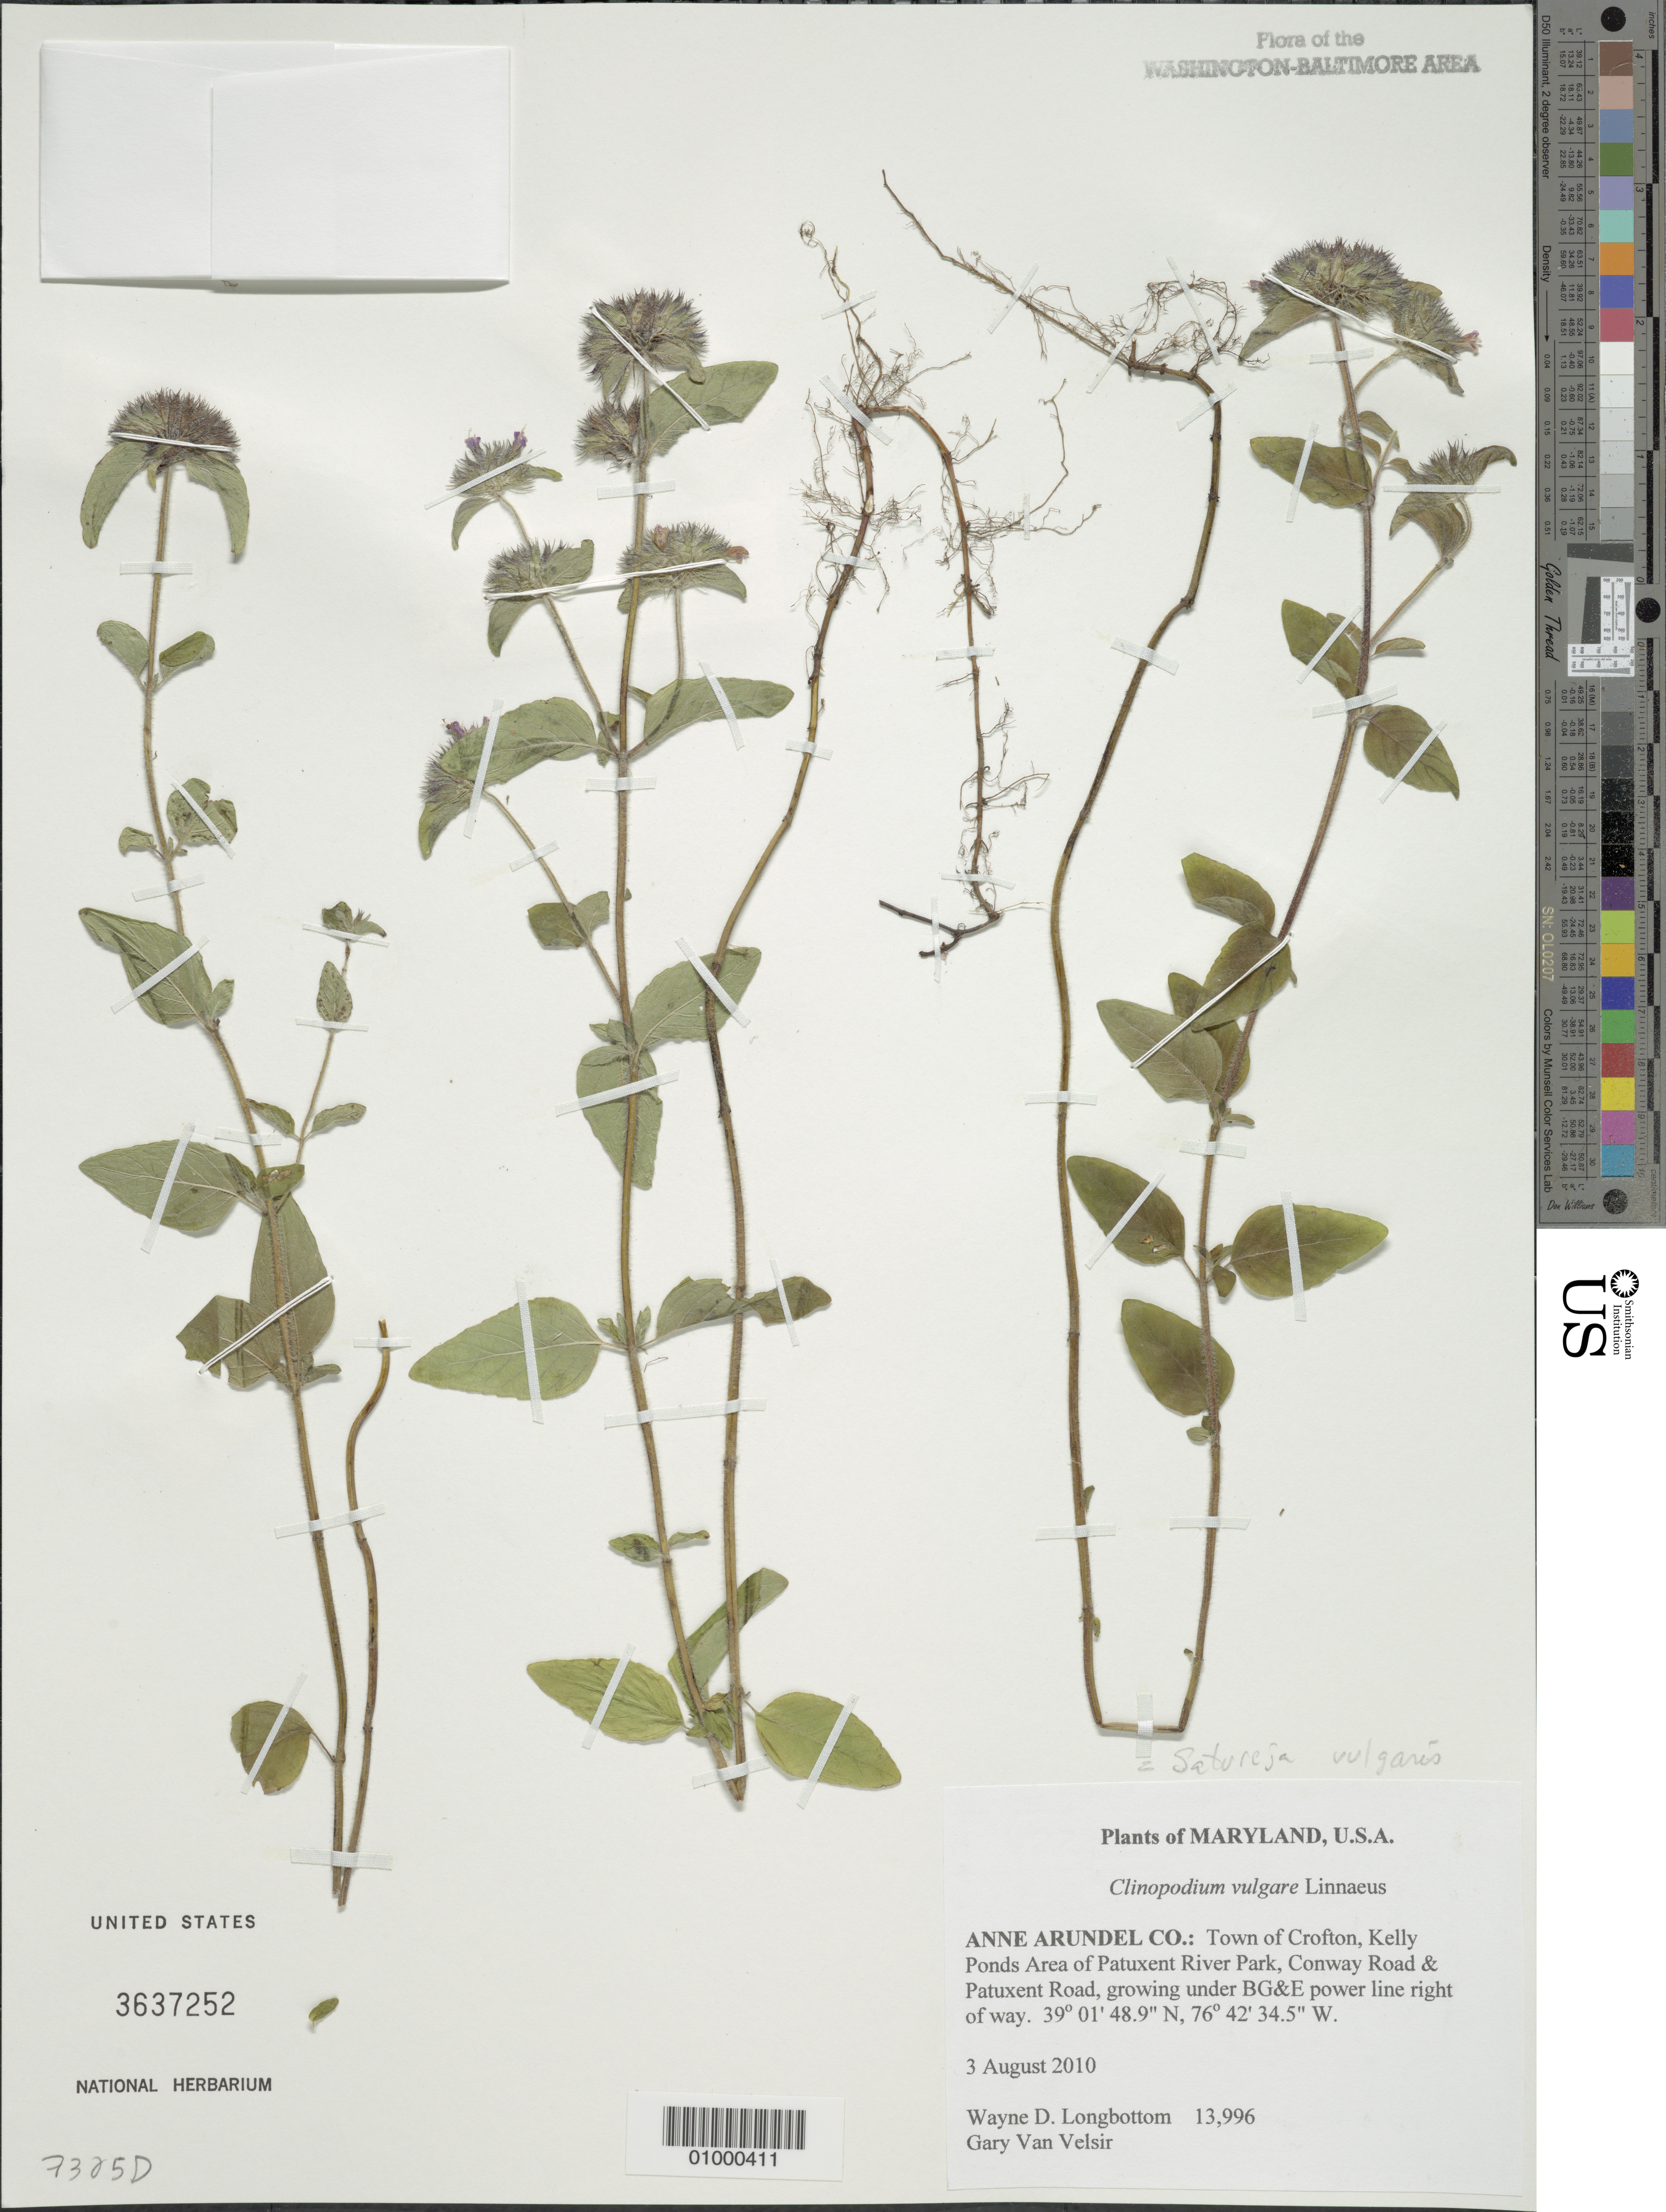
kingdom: Plantae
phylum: Tracheophyta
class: Magnoliopsida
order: Lamiales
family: Lamiaceae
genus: Clinopodium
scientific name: Clinopodium vulgare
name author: L.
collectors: W. D. Longbottom & G. Van Velsir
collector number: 13996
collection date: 2010-08-03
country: United States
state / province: Maryland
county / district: Anne Arundel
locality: Town of Crofton, Kelly Ponds Area of Patuxent River Park, Conway Road & Patuxent Road, growing under BG&E power line right of way.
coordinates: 39 01 48.9 N, 76 42 34.5 W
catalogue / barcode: US 3637252